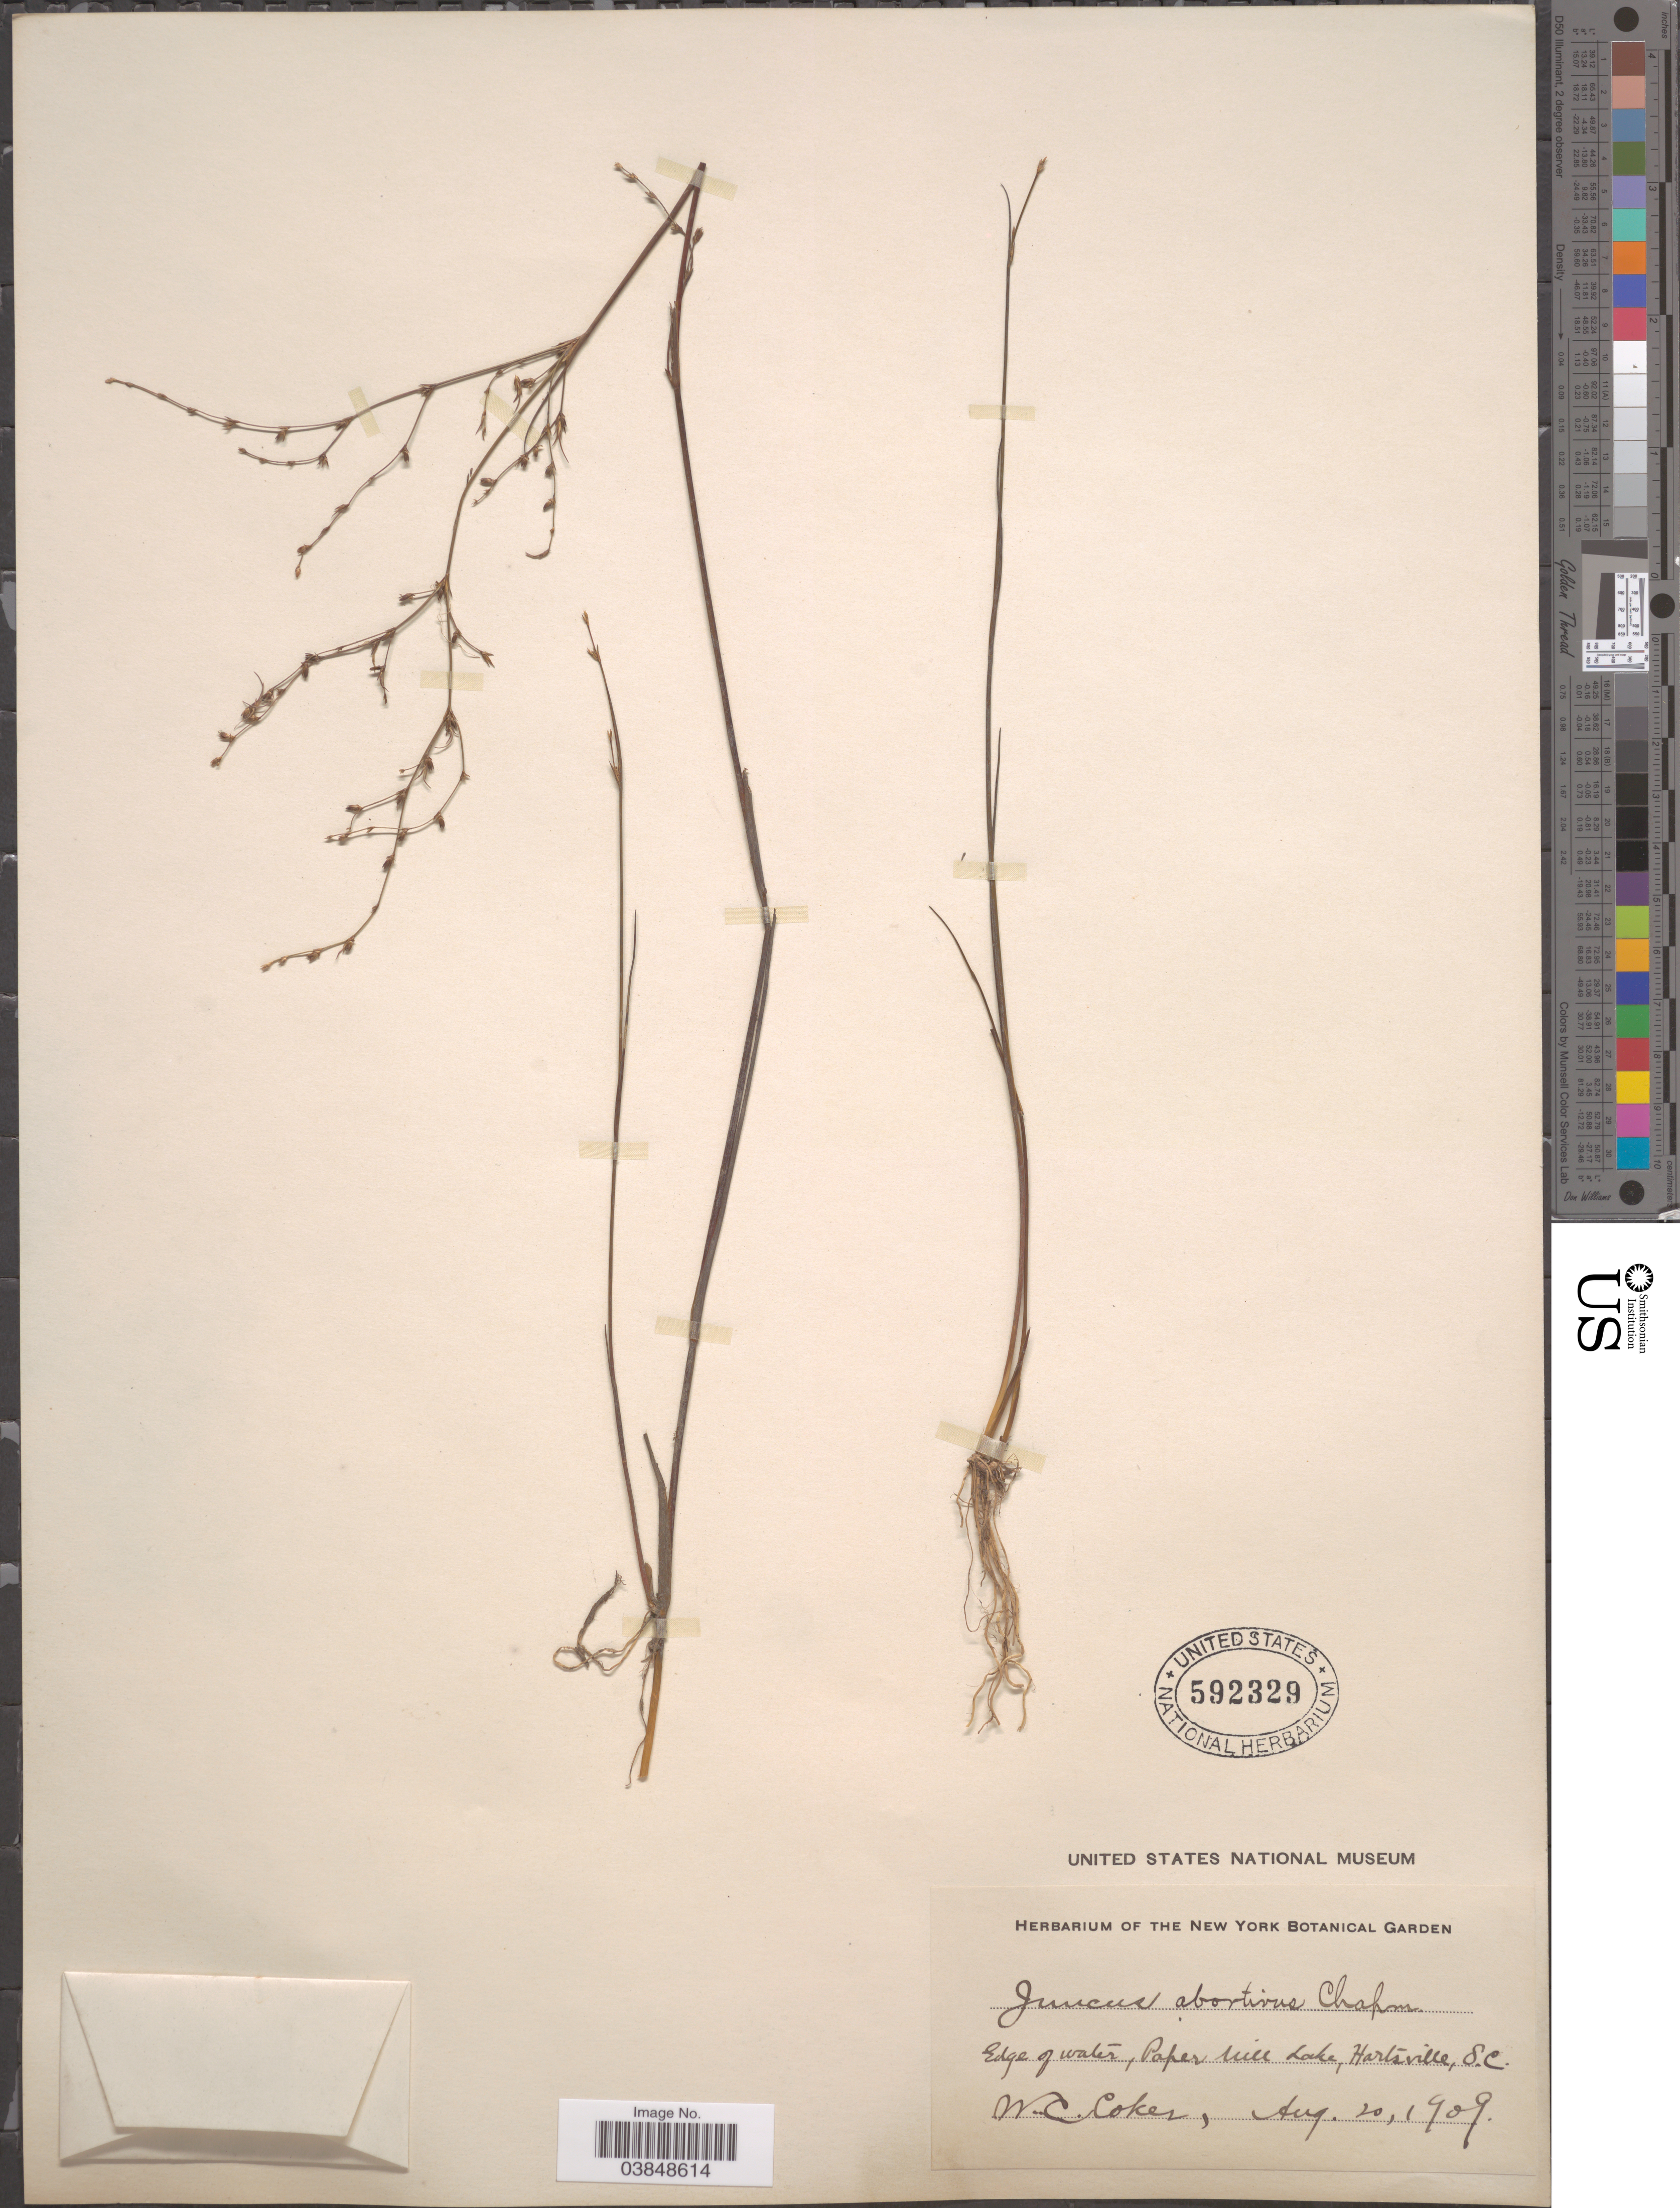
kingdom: Plantae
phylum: Tracheophyta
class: Liliopsida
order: Poales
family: Juncaceae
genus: Juncus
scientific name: Juncus abortivus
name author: Chapm.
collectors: W. Coker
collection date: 1909-08-20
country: United States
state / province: South Carolina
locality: Edge of water, Paper Mill Lake, Hartsville.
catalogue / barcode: US 592329